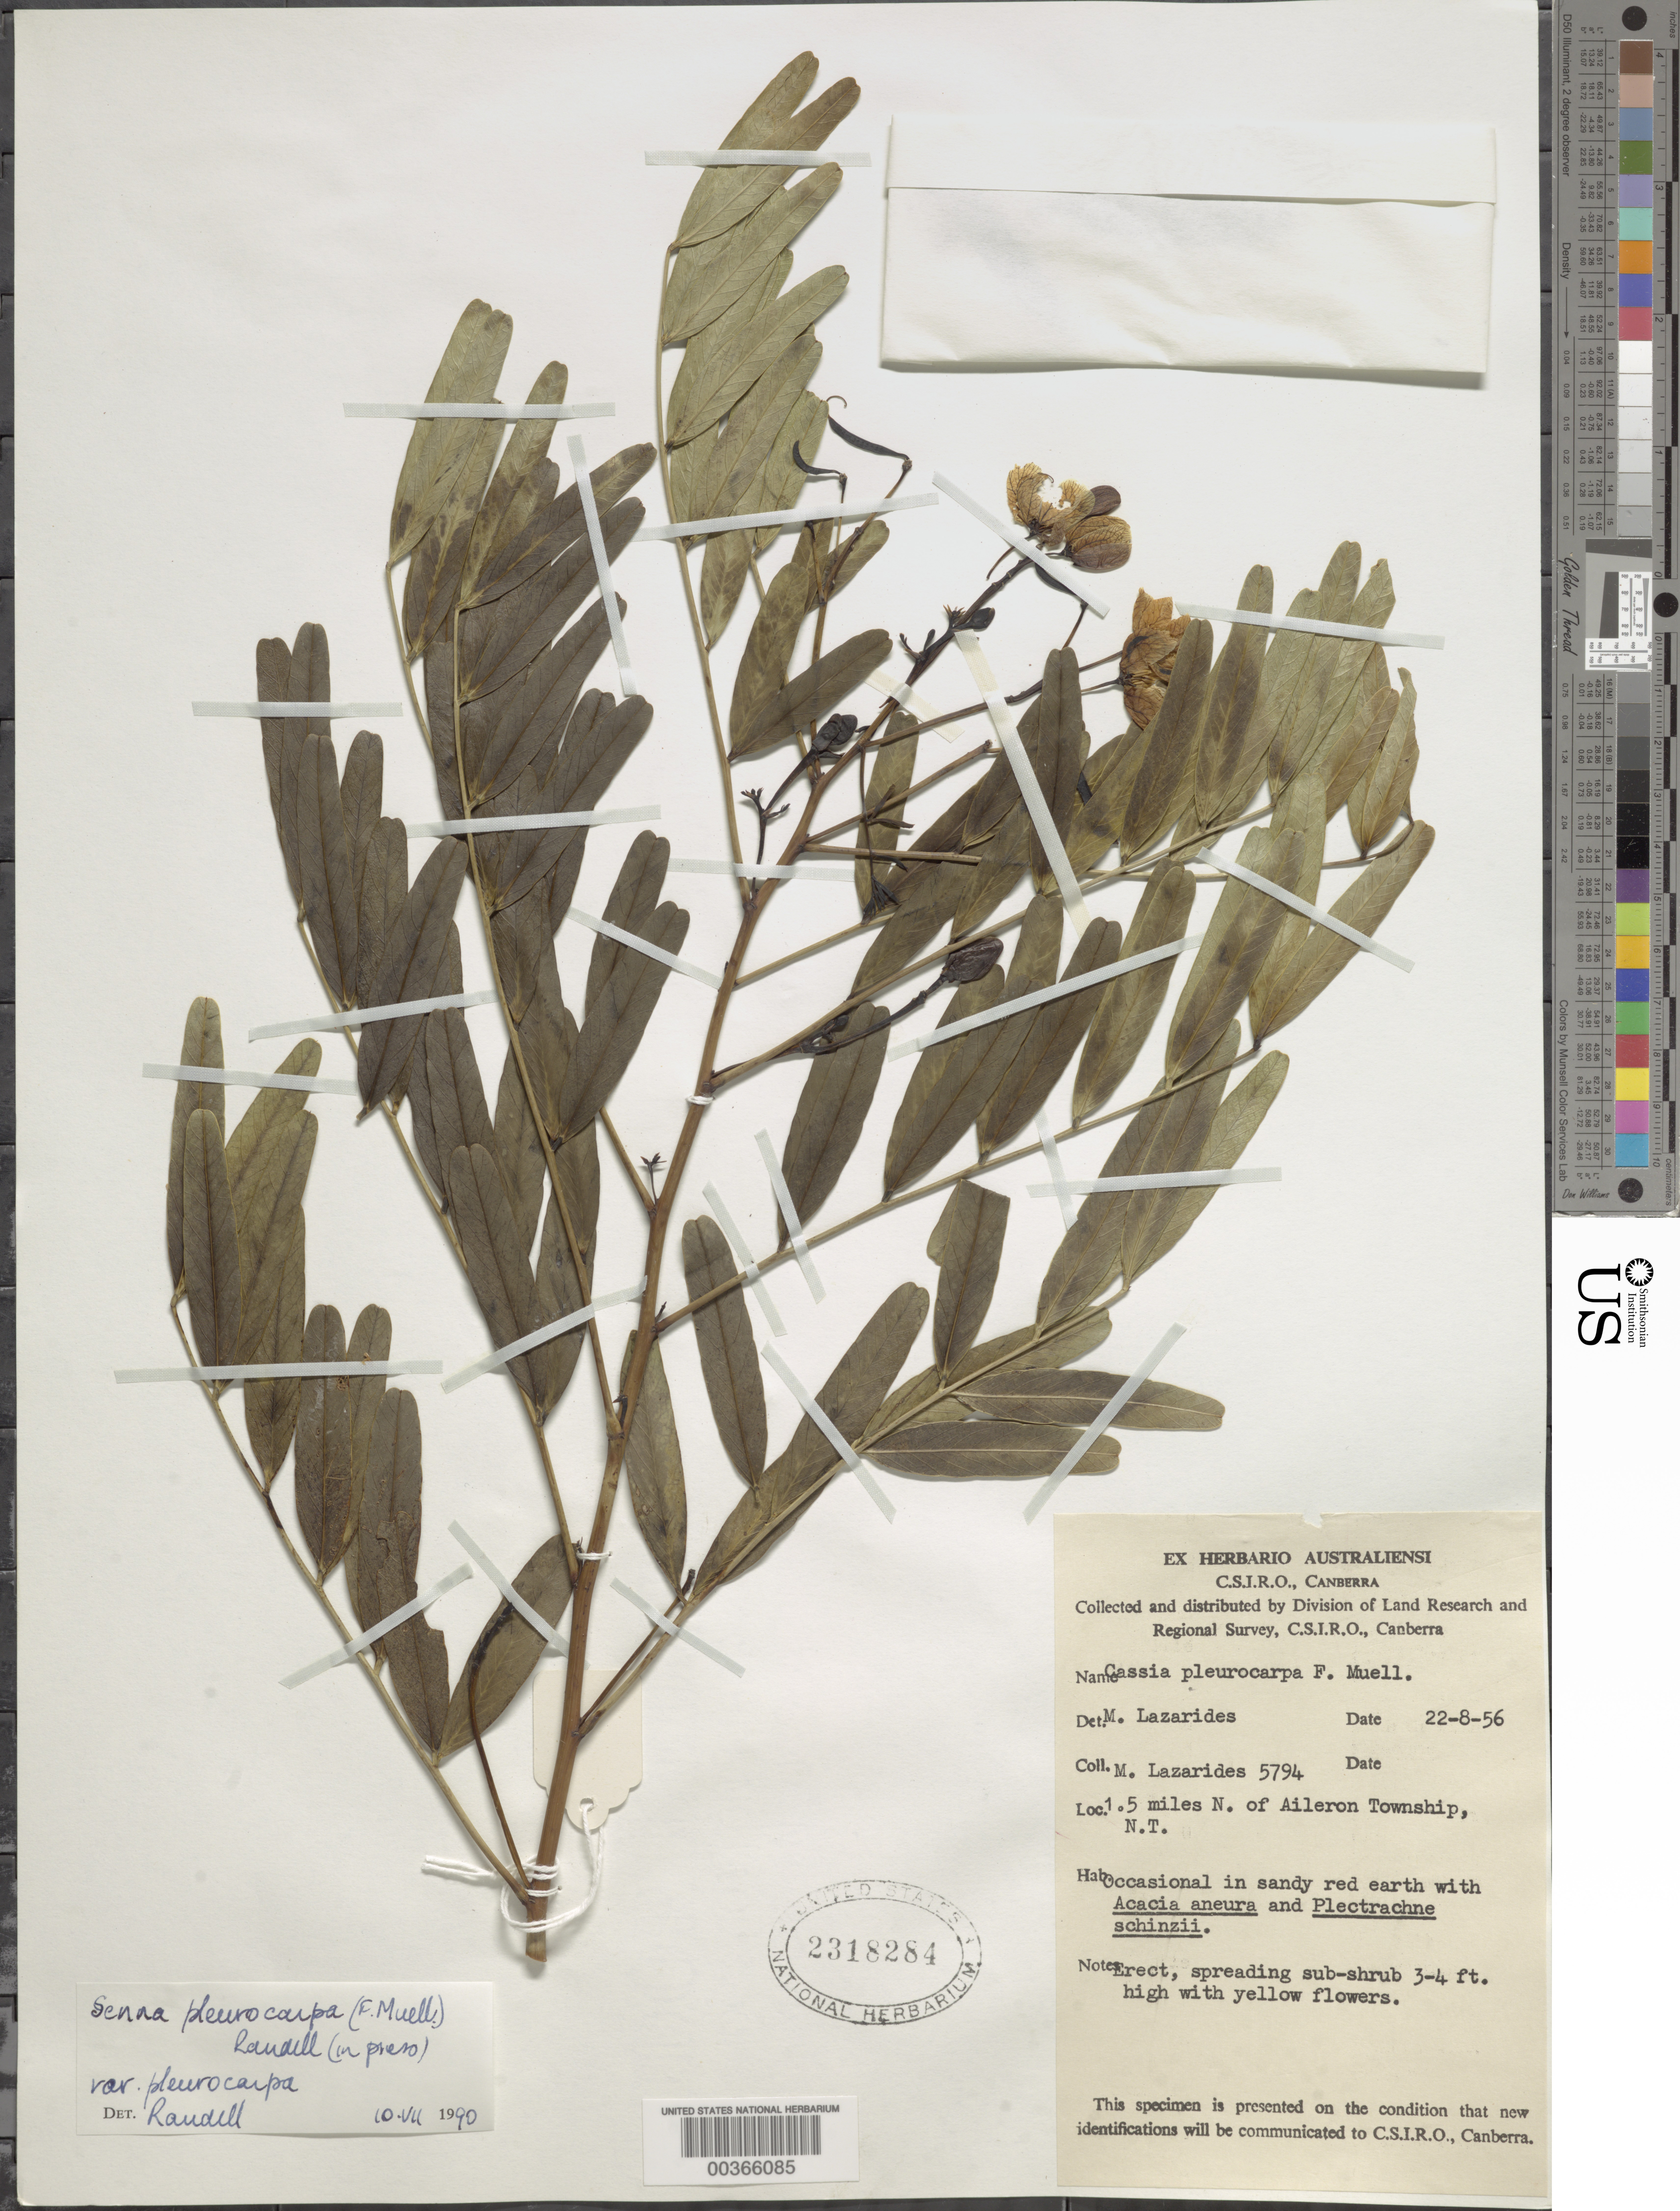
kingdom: Plantae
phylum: Tracheophyta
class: Magnoliopsida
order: Fabales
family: Fabaceae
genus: Senna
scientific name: Senna pleurocarpa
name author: (F. Muell.) Randell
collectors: M. Lazarides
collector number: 5794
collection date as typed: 22 Aug 1956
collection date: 1956-08-22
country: Australia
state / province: Northern Territory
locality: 1.5 mi n of aileron township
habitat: In sandy red earth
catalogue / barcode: US 2318284